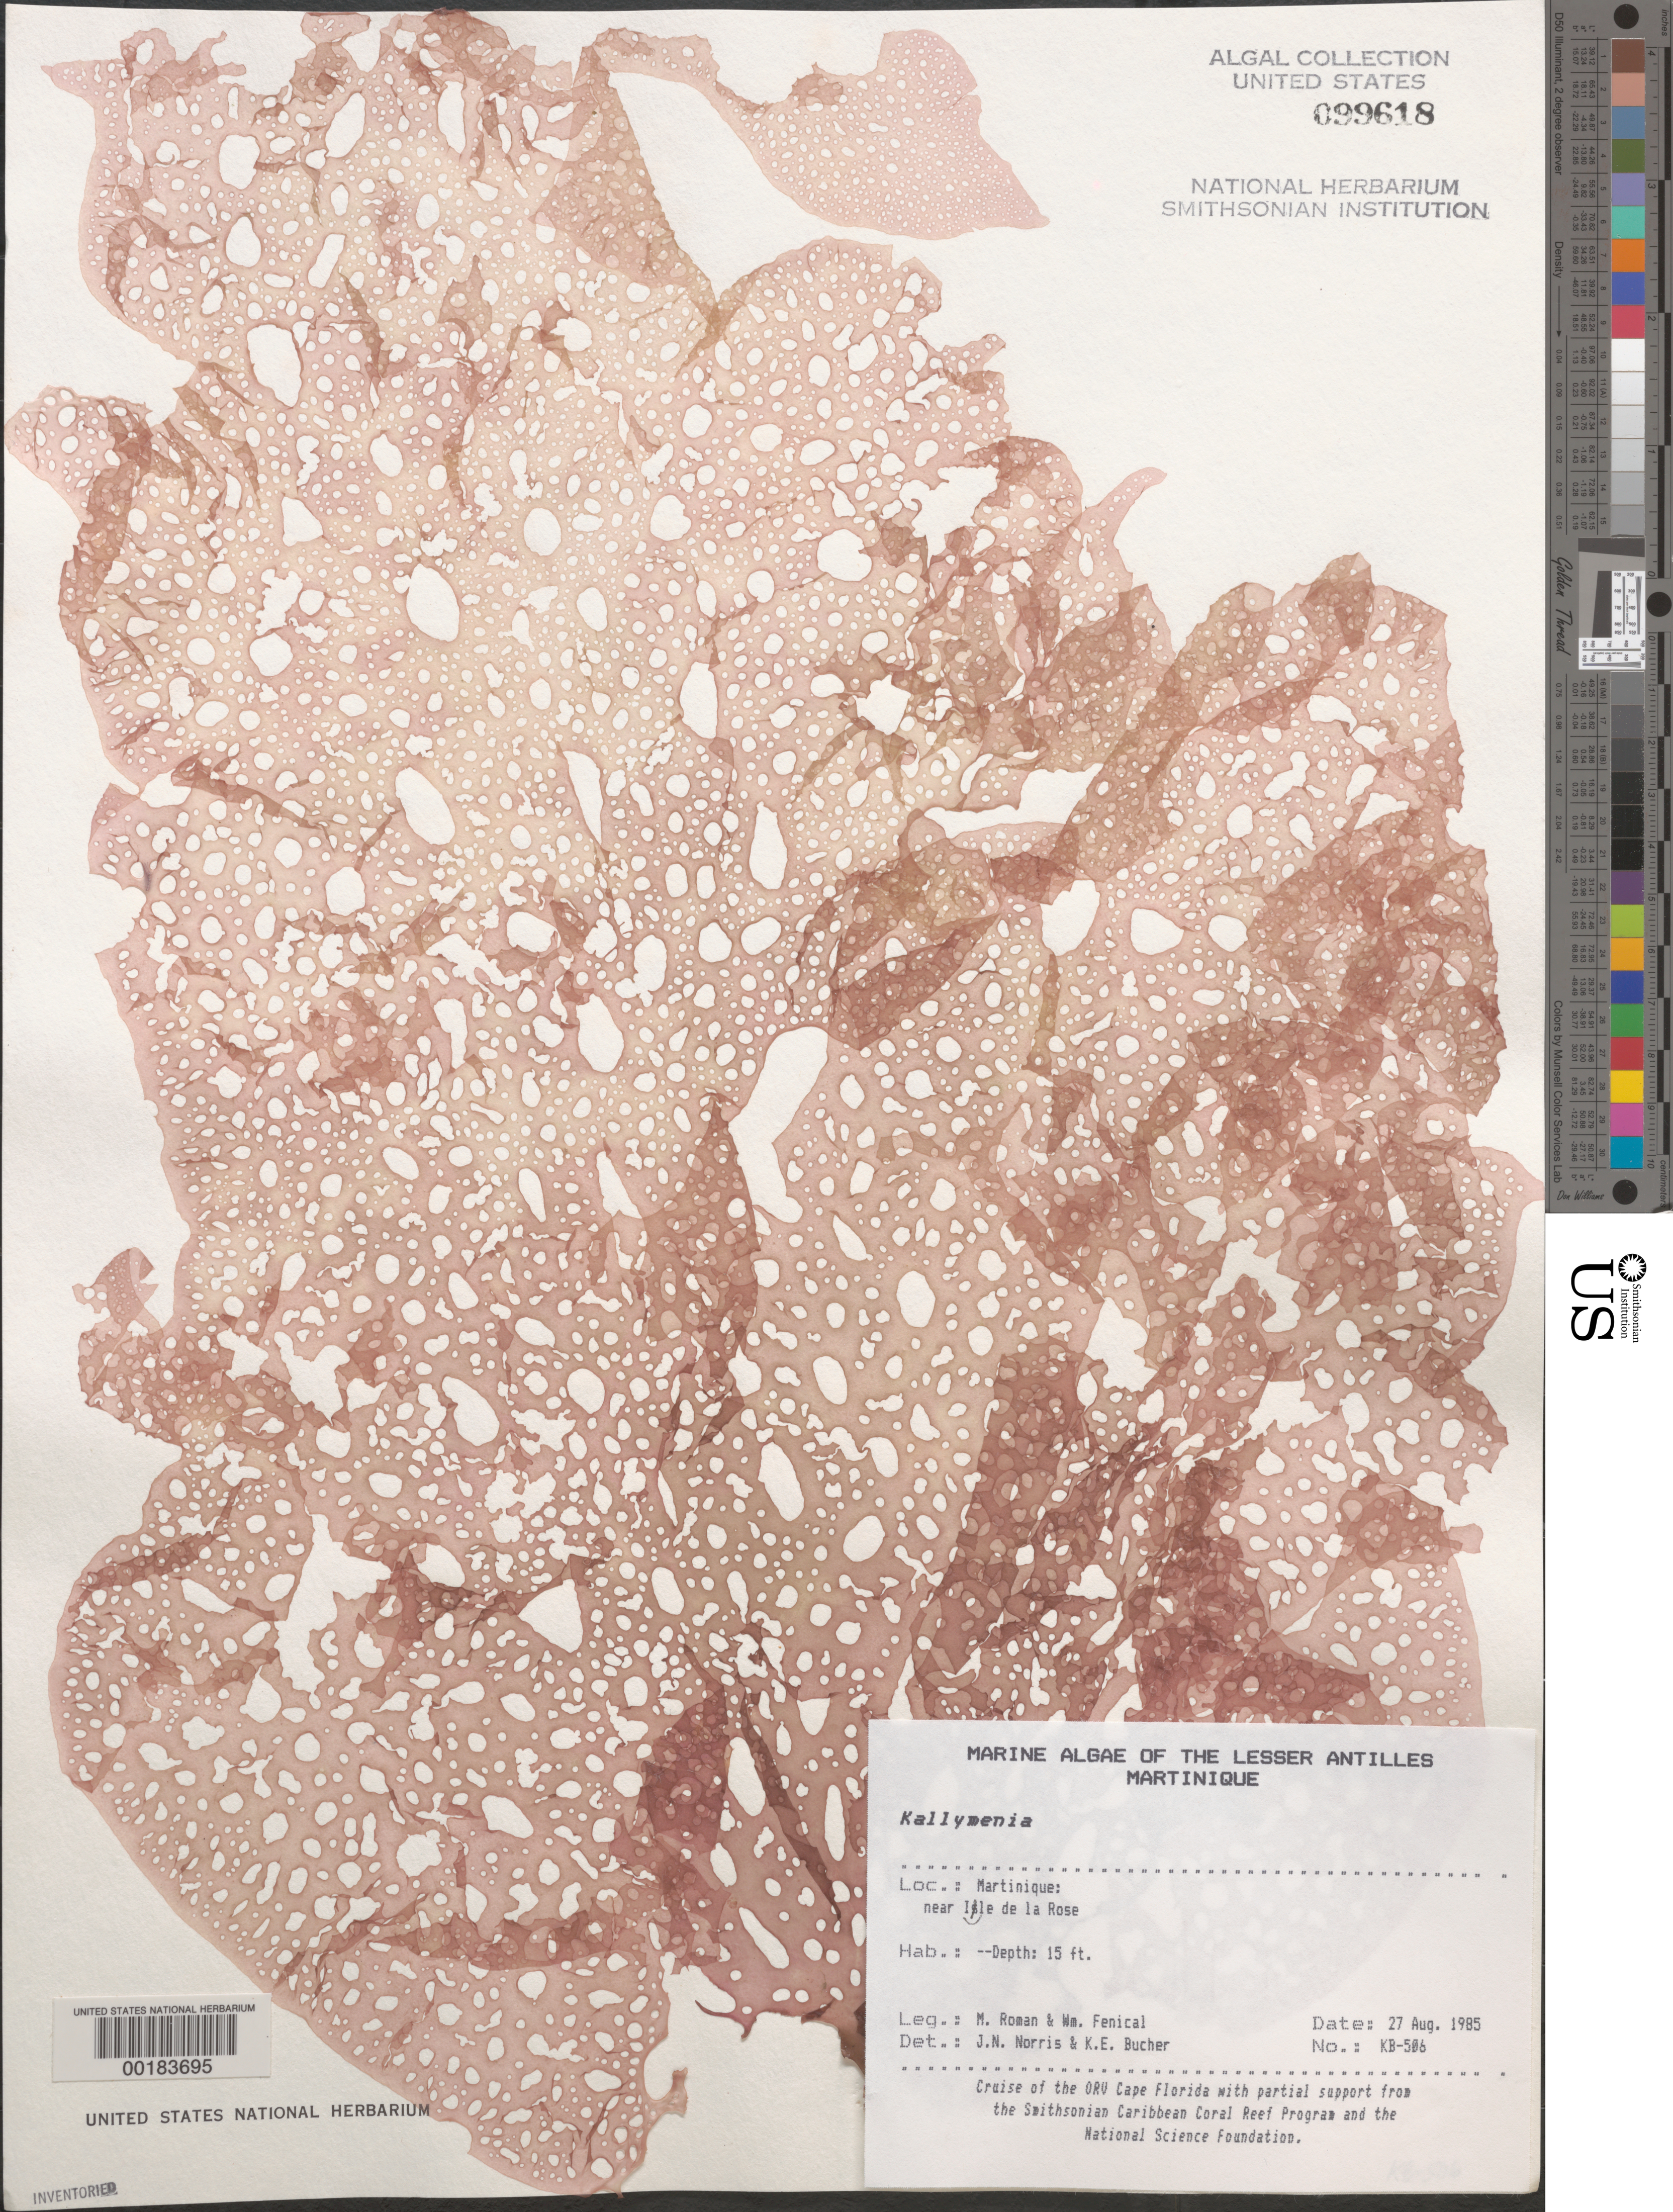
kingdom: Plantae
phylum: Rhodophyta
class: Florideophyceae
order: Gigartinales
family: Kallymeniaceae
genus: Kallymenia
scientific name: Kallymenia sp.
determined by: Norris, J. N.; Bucher, K. E.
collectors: M. Román & W. Fenical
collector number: Kb-506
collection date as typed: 27 Aug 1985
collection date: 1985-08-27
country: Martinique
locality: Near Ile de la Rose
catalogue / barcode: US 99618